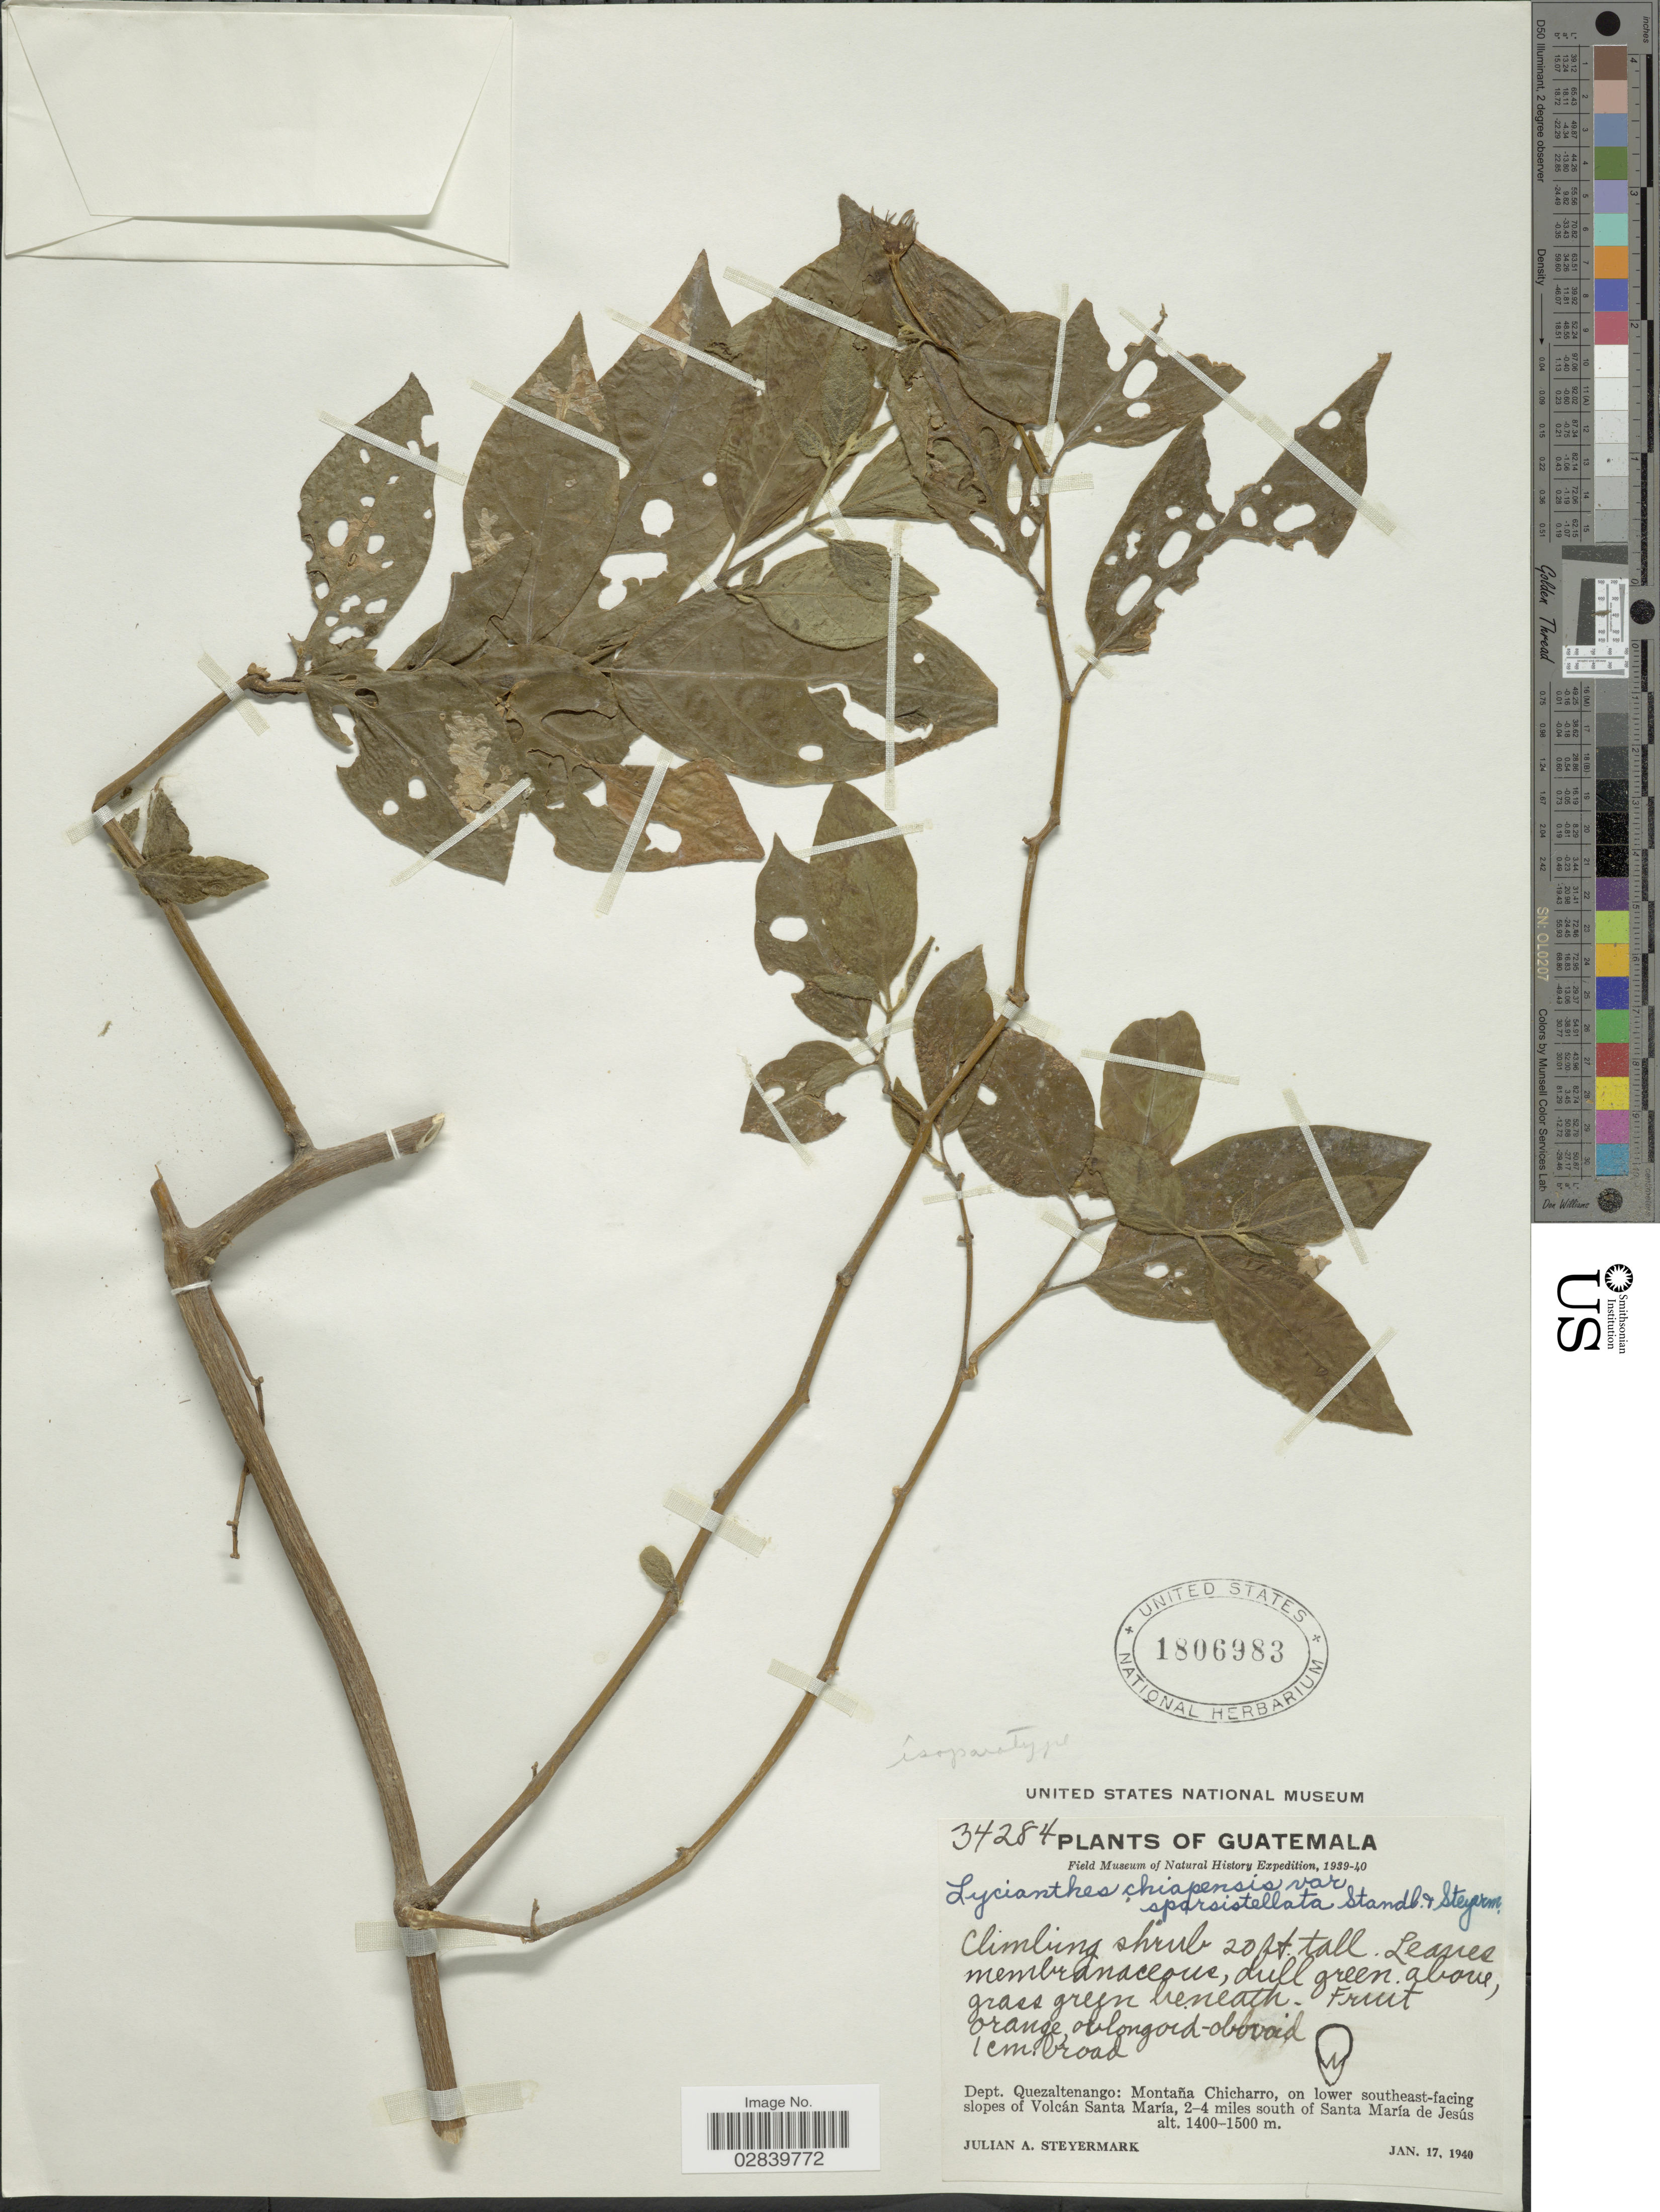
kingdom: Plantae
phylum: Tracheophyta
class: Magnoliopsida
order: Solanales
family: Solanaceae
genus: Lycianthes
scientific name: Lycianthes chiapensis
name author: (Brandegee) Standl.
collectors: J. Steyermark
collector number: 34284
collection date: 1940-01-17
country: Guatemala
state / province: Quetzaltenango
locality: Dept. Quezaltenango: Montaña Chicharro, on lower southeast-facing slopes of Volcán Santa María, 2-4 miles south of Santa María de Jesús.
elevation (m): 1400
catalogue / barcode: US 1806983